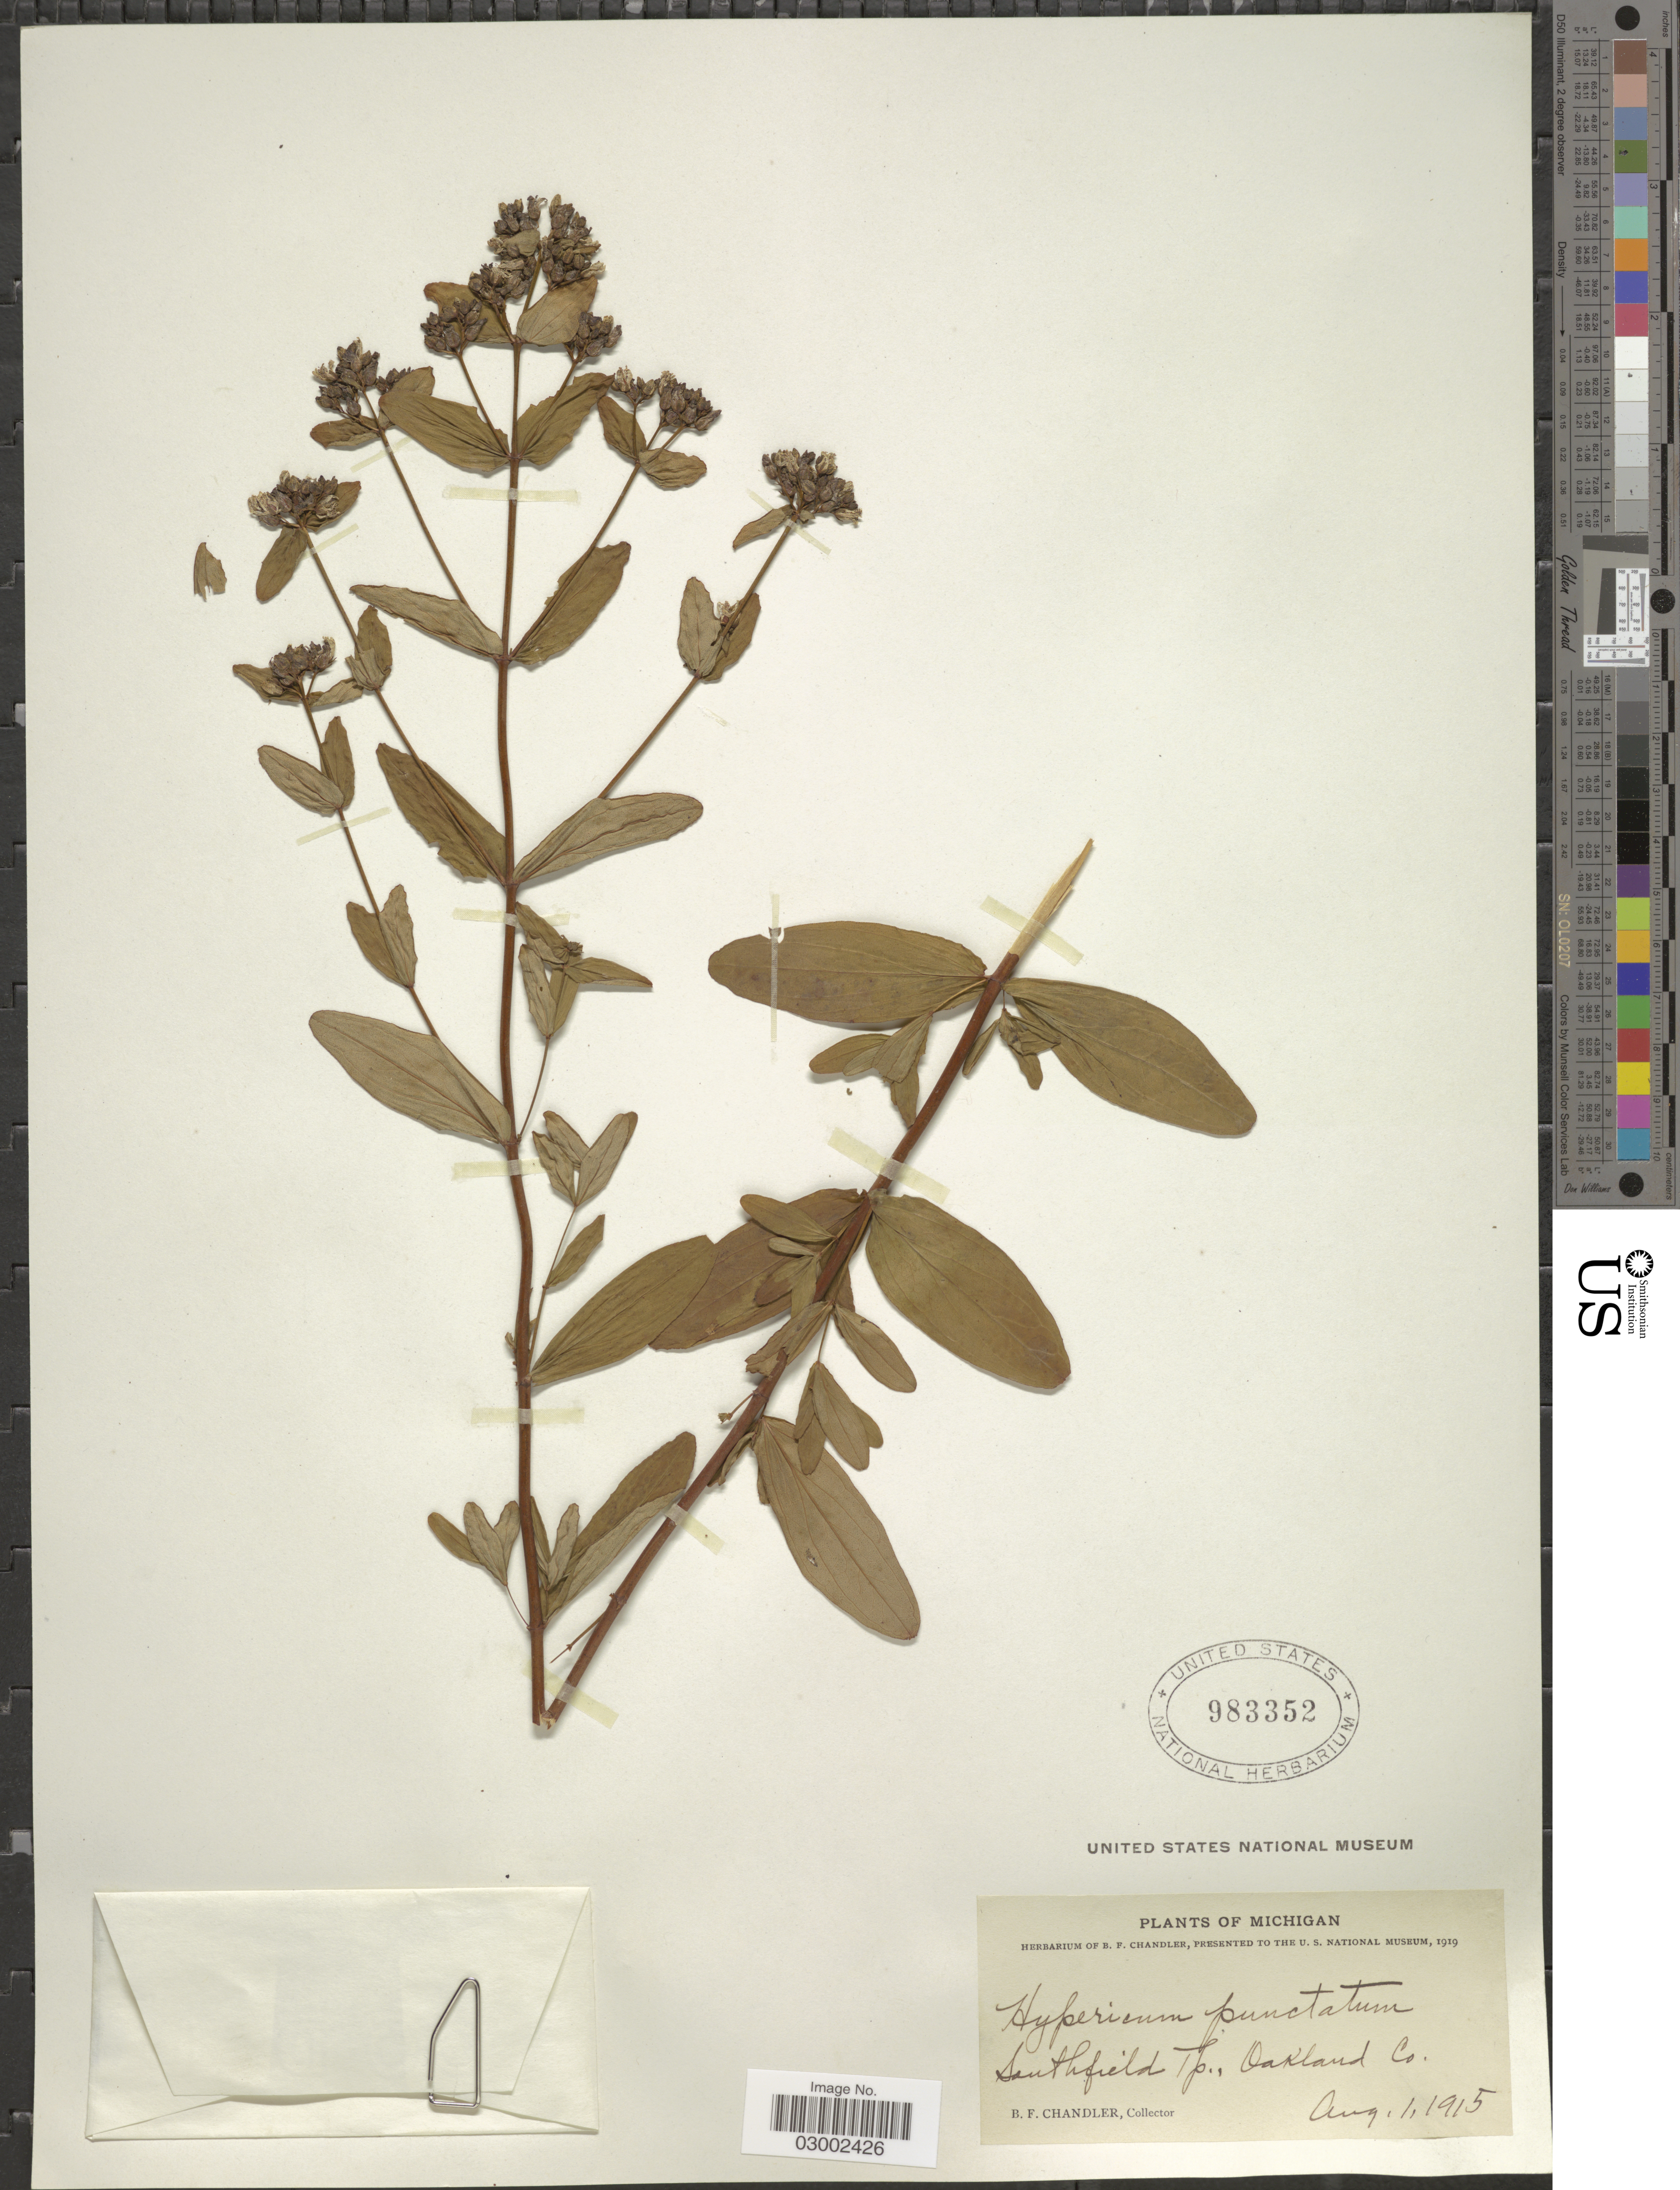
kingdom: Plantae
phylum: Tracheophyta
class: Magnoliopsida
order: Malpighiales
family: Hypericaceae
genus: Hypericum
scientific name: Hypericum punctatum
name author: Lam.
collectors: B. F. Chandler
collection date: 1915-08-01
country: United States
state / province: Michigan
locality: Southfield Tp., Oakland Co.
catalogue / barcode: US 983352